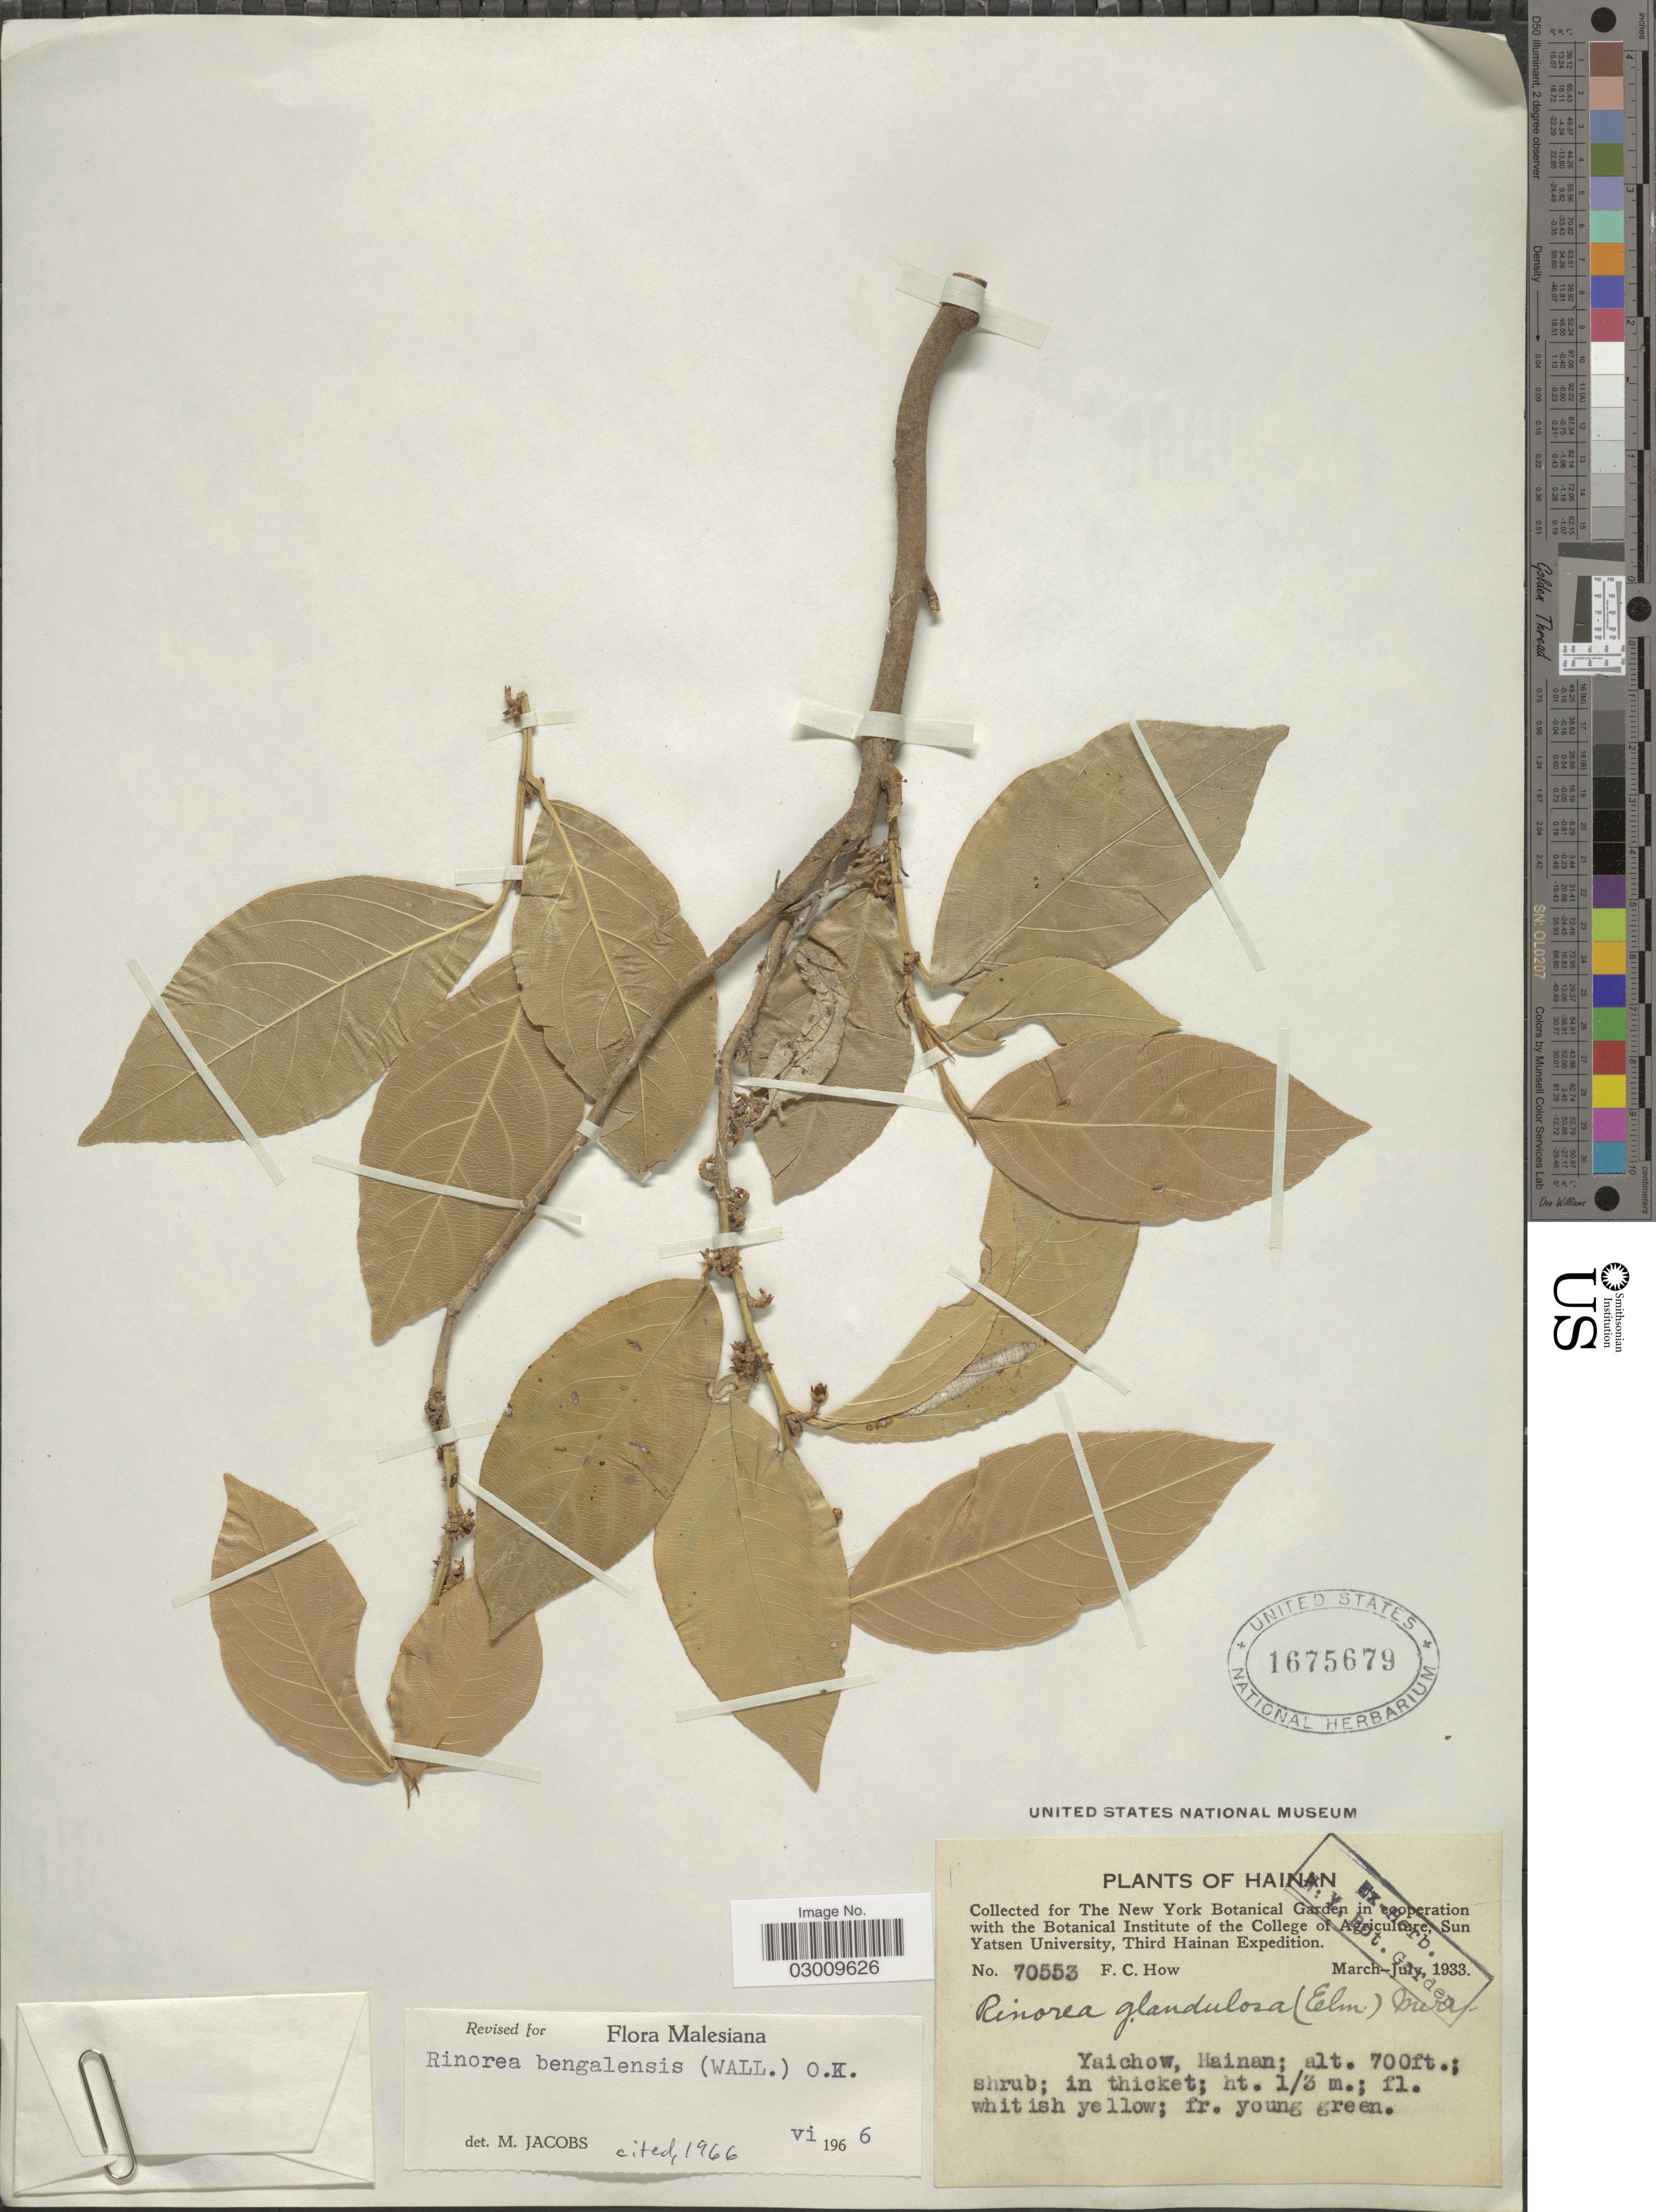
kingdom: Plantae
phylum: Tracheophyta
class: Magnoliopsida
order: Malpighiales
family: Violaceae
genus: Rinorea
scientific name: Rinorea bengalensis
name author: (Wall.) Kuntze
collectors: F. C. How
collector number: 70553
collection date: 1933-03/1933-07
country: China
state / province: Hainan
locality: Yaichow.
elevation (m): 213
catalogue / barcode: US 1675679